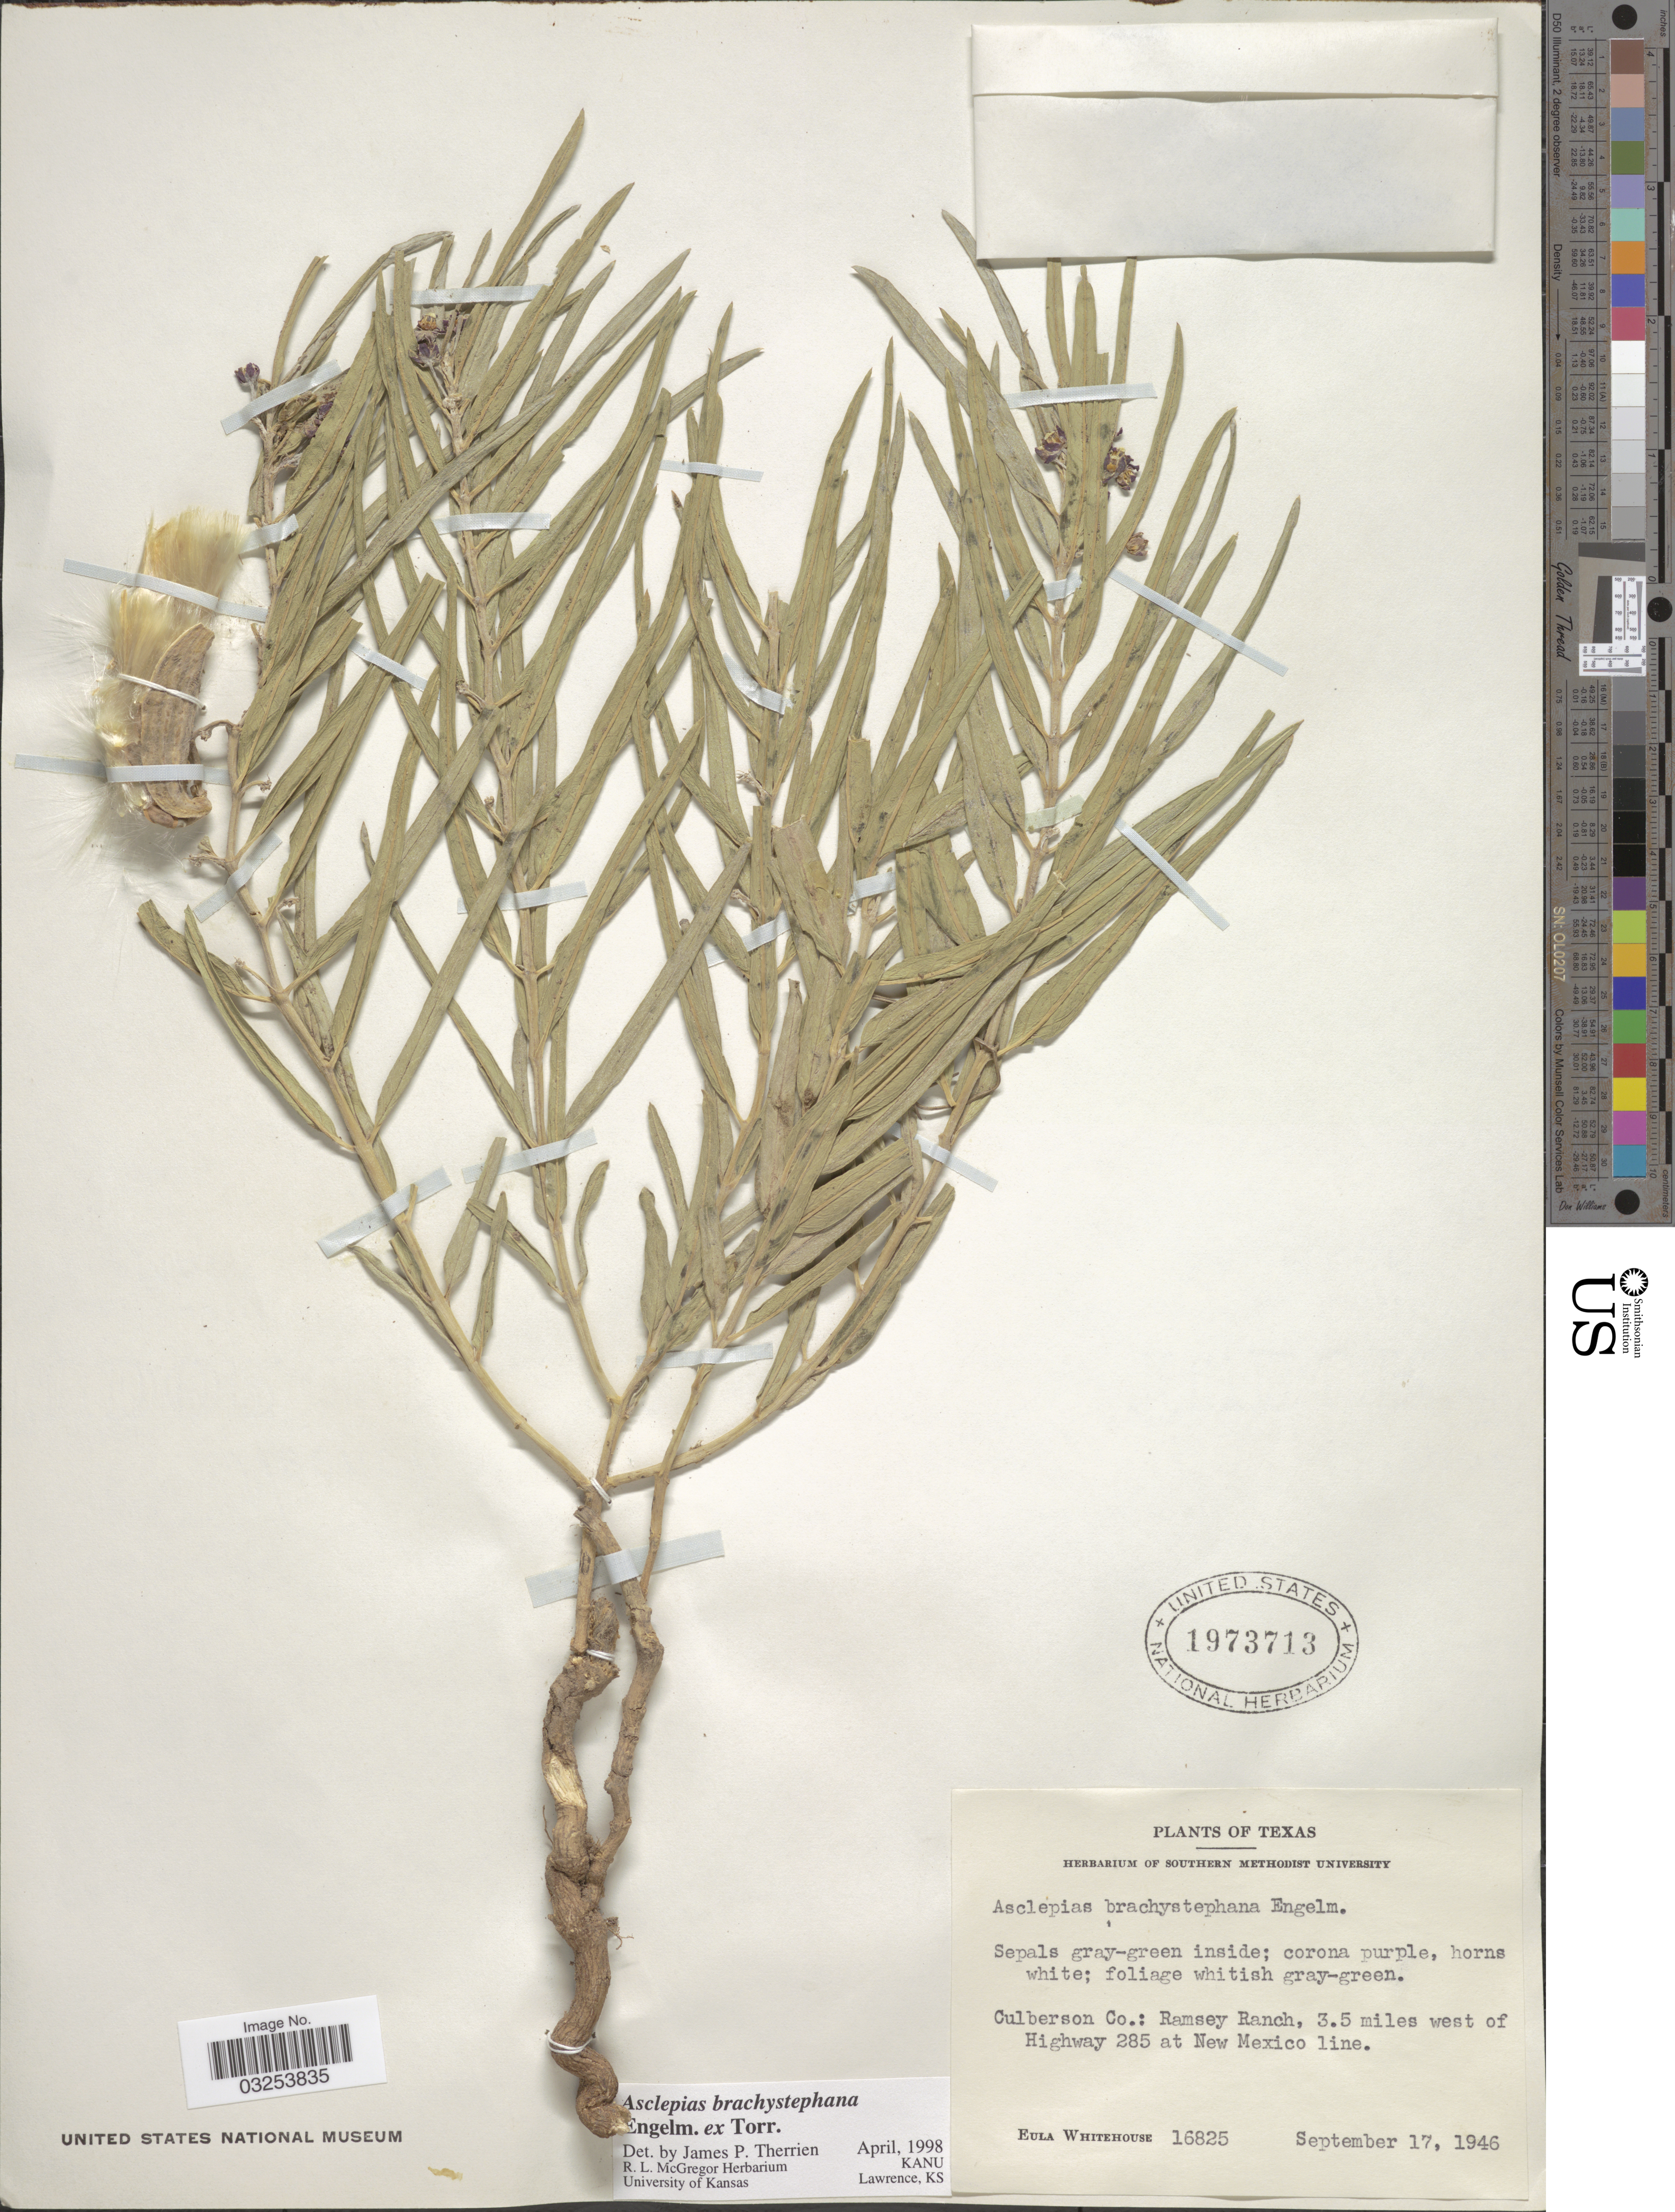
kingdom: Plantae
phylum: Tracheophyta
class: Magnoliopsida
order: Gentianales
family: Apocynaceae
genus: Asclepias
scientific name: Asclepias brachystephana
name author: Engelm. ex Torr.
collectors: E. Whitehouse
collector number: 16825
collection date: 1946-09-17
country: United States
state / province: Texas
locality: Culberson Co.: Ramsey Ranch, 3.5 miles west of Highway 285 at New Mexico line.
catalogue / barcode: US 1973713